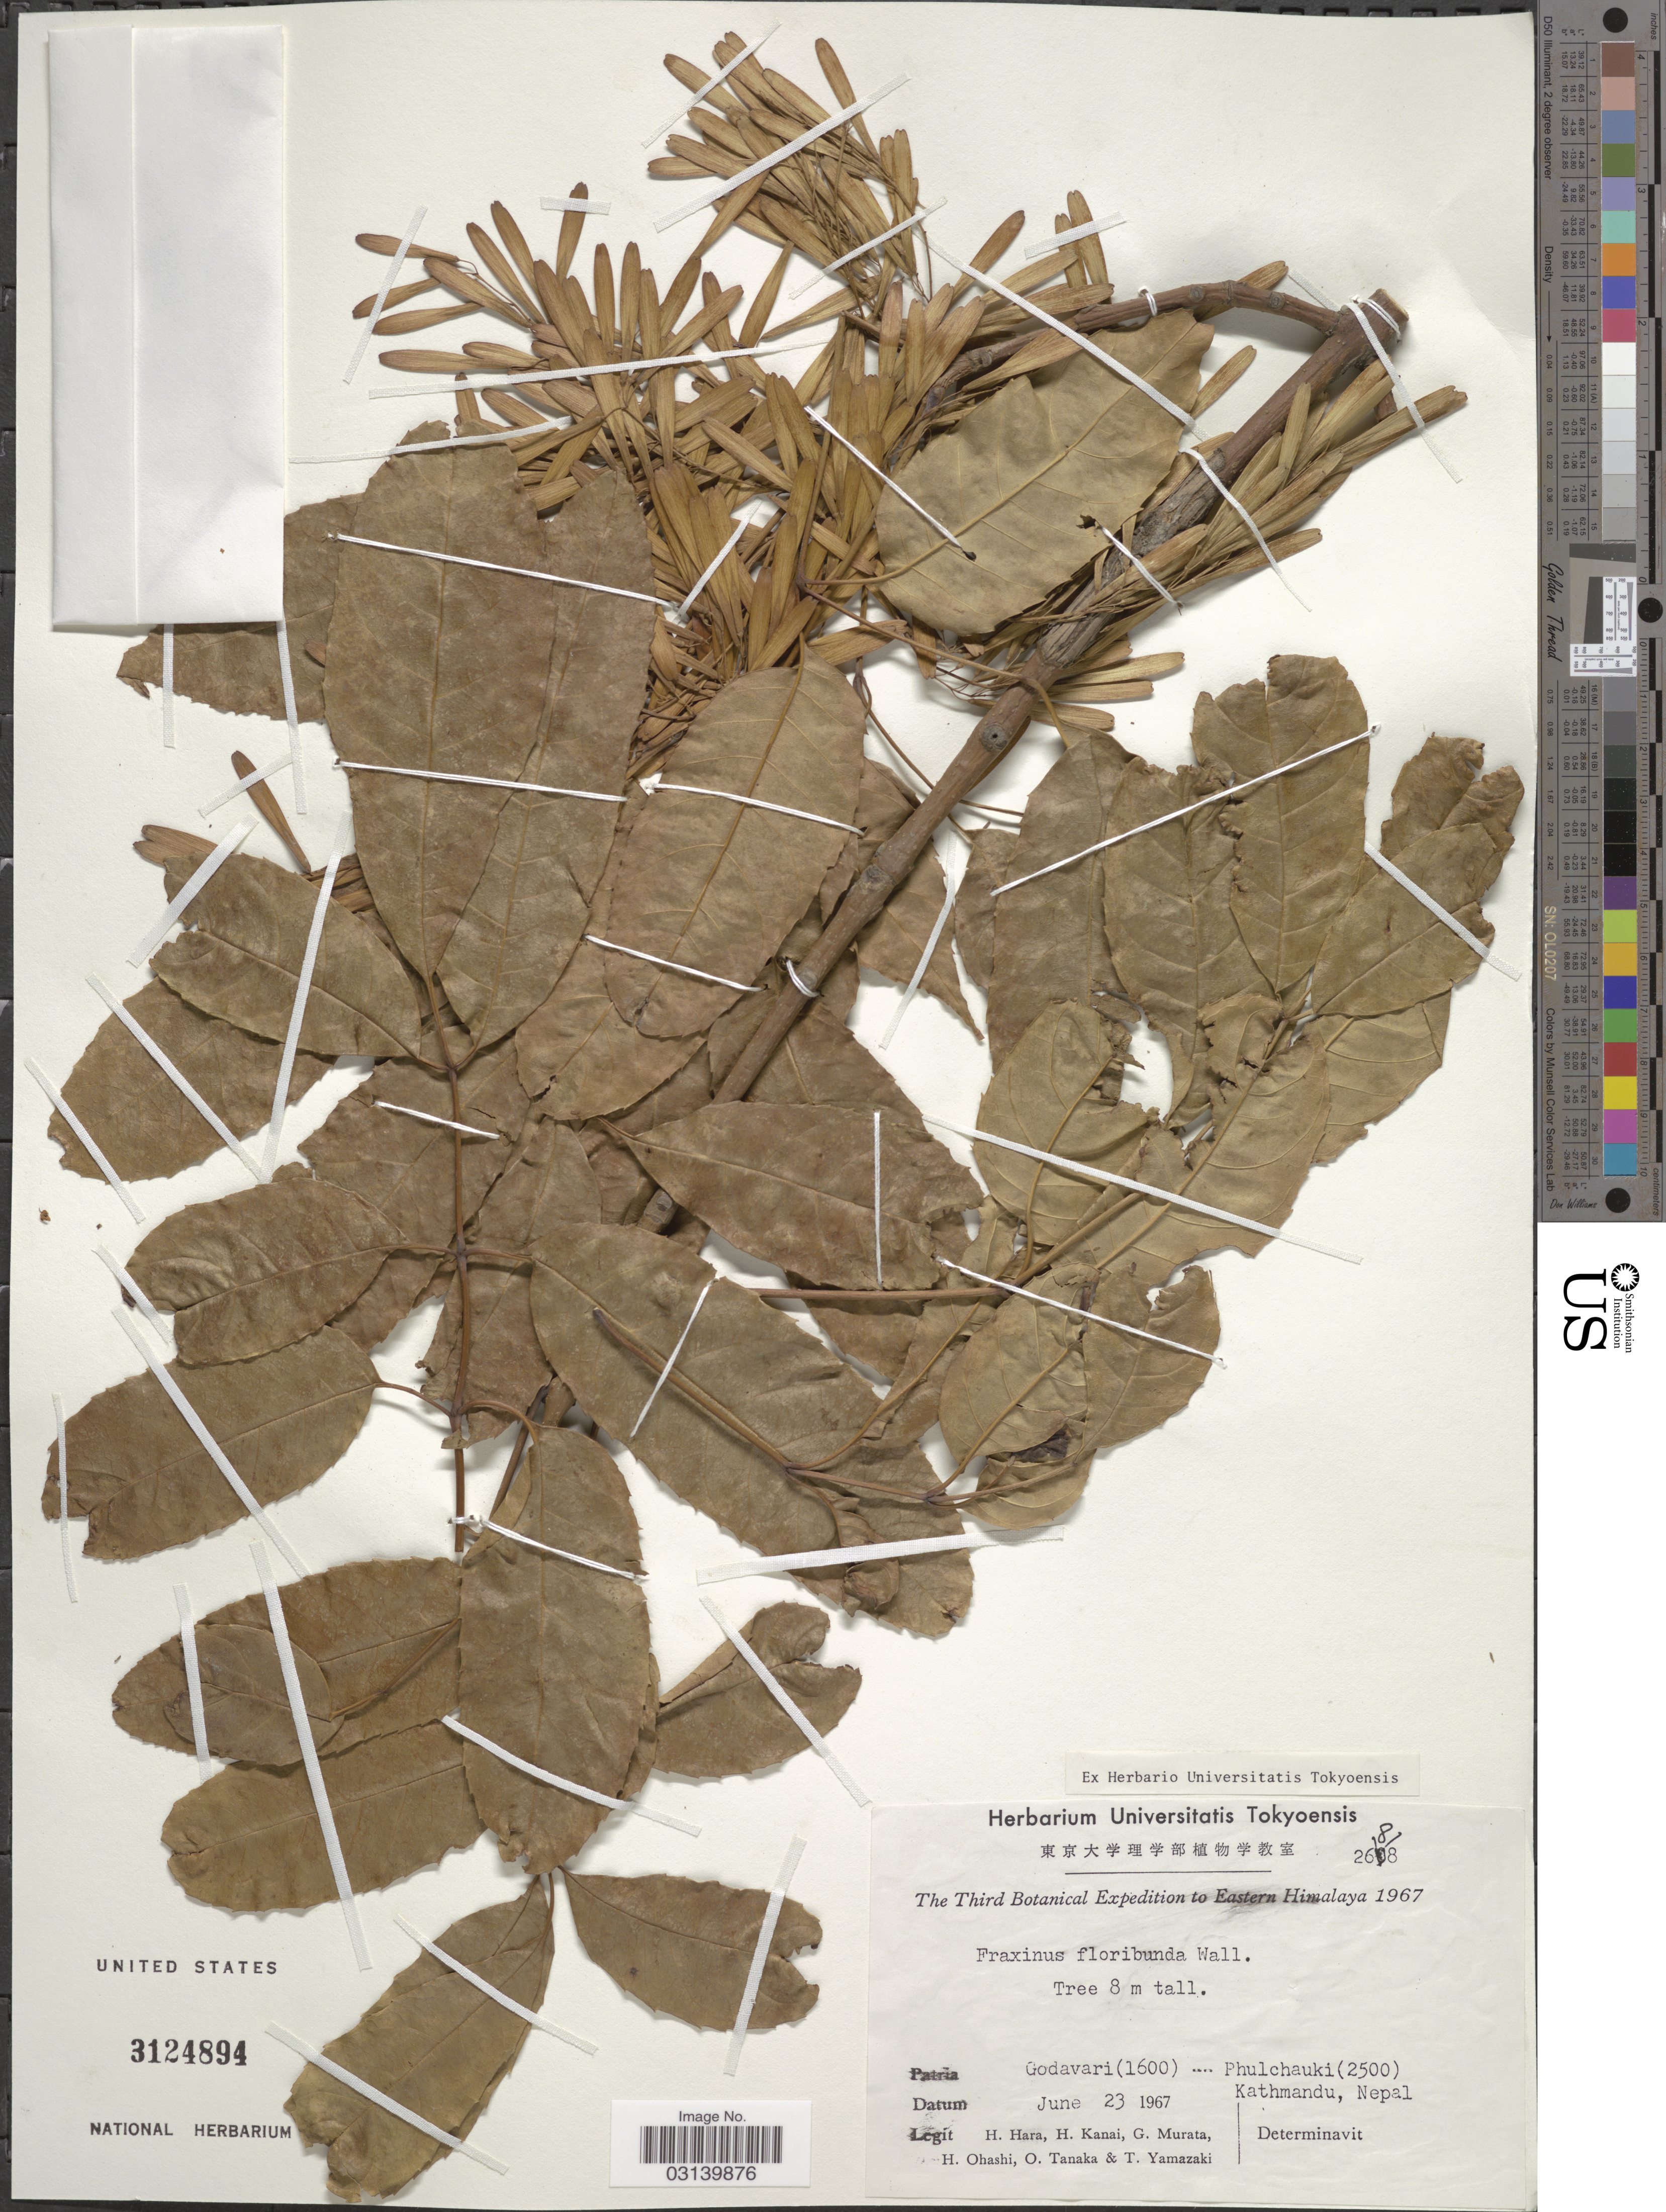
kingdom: Plantae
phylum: Tracheophyta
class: Magnoliopsida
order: Lamiales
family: Oleaceae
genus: Fraxinus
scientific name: Fraxinus floribunda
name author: Wall.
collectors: H. Hara, H. Kanai, G. Murata, H. Ohashi & et al.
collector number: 2688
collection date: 1967-06-23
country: Nepal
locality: Eastern Himalaya. Godavari (1600), Phulchauki (2500), Kathmandu.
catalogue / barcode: US 3124894